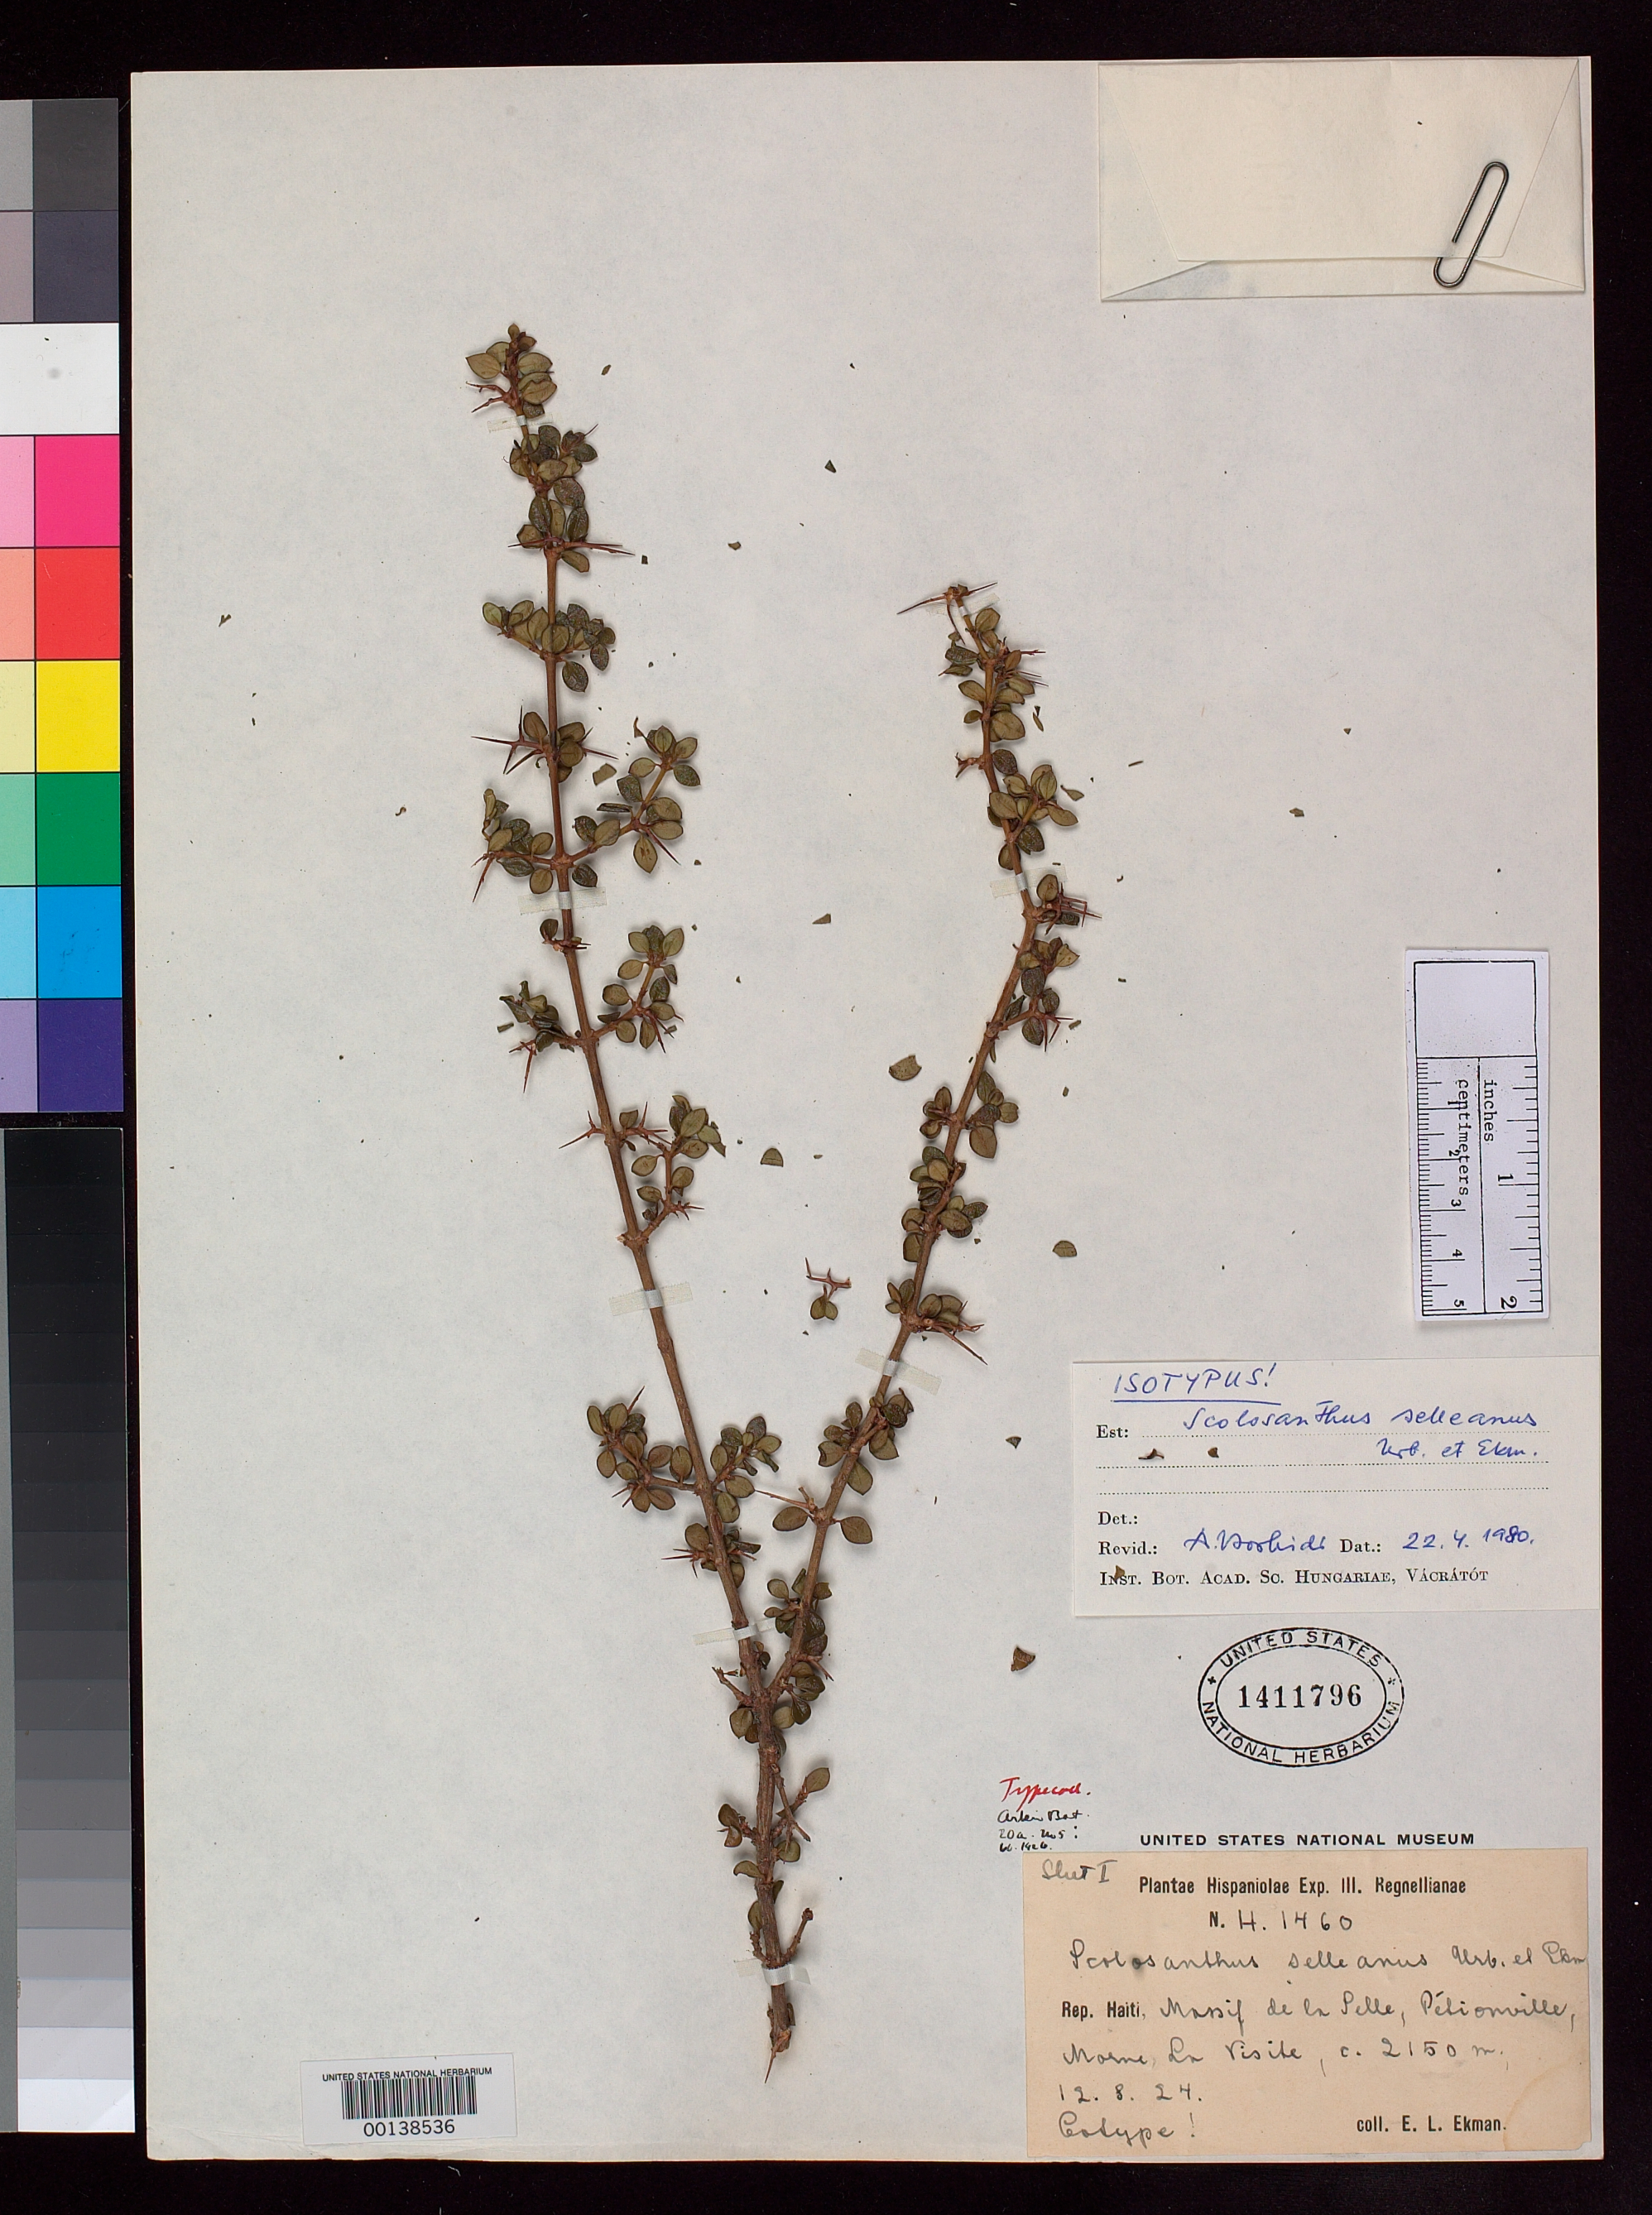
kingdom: Plantae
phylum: Tracheophyta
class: Magnoliopsida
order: Gentianales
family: Rubiaceae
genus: Scolosanthus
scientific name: Scolosanthus selleanus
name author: Urb. & Ekman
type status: Isotype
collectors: E. L. Ekman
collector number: H 1460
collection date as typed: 12 Aug 1924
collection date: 1924-08-12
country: Haiti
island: Hispaniola Island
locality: Massif de La Selle in Morne La Visite.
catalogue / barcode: US 1411796